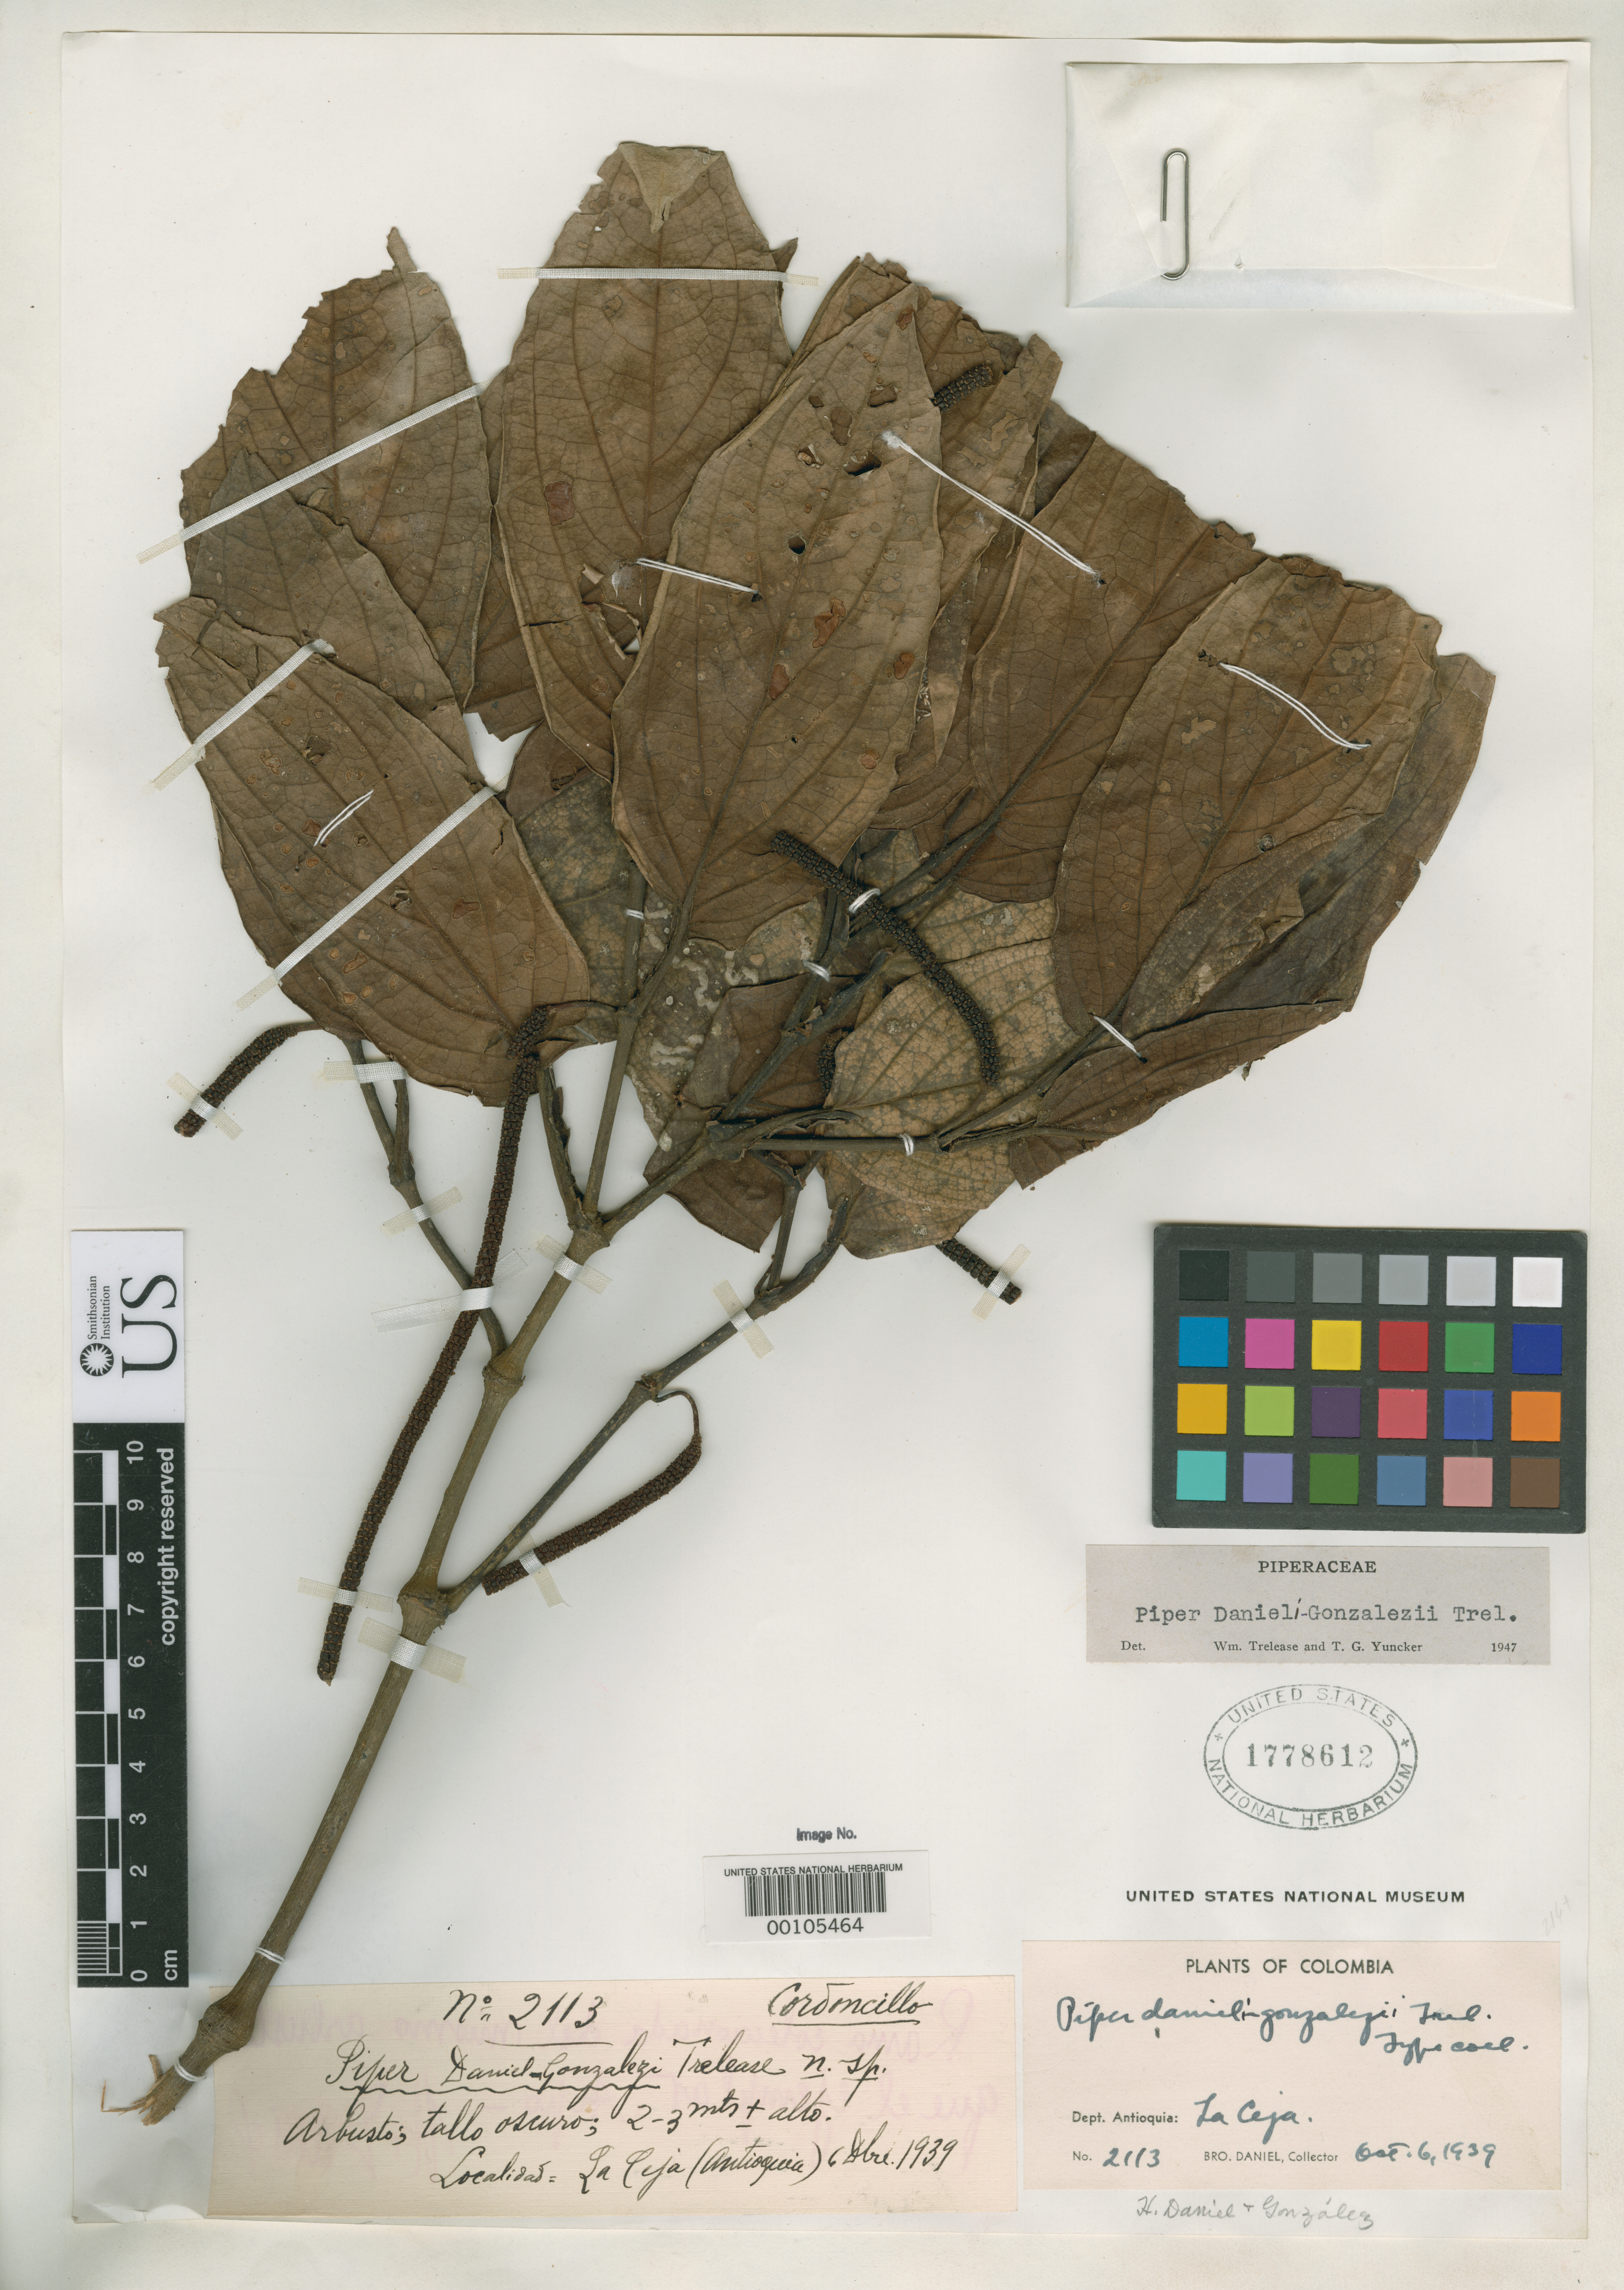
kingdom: Plantae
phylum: Tracheophyta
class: Magnoliopsida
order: Piperales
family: Piperaceae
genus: Piper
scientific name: Piper daniel-gonzalezii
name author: Trel.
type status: Holotype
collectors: Bro. Daniel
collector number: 2113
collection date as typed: Oct 1939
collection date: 1939-10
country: Colombia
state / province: Antioquia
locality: La Ceja.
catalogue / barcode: US 1778612